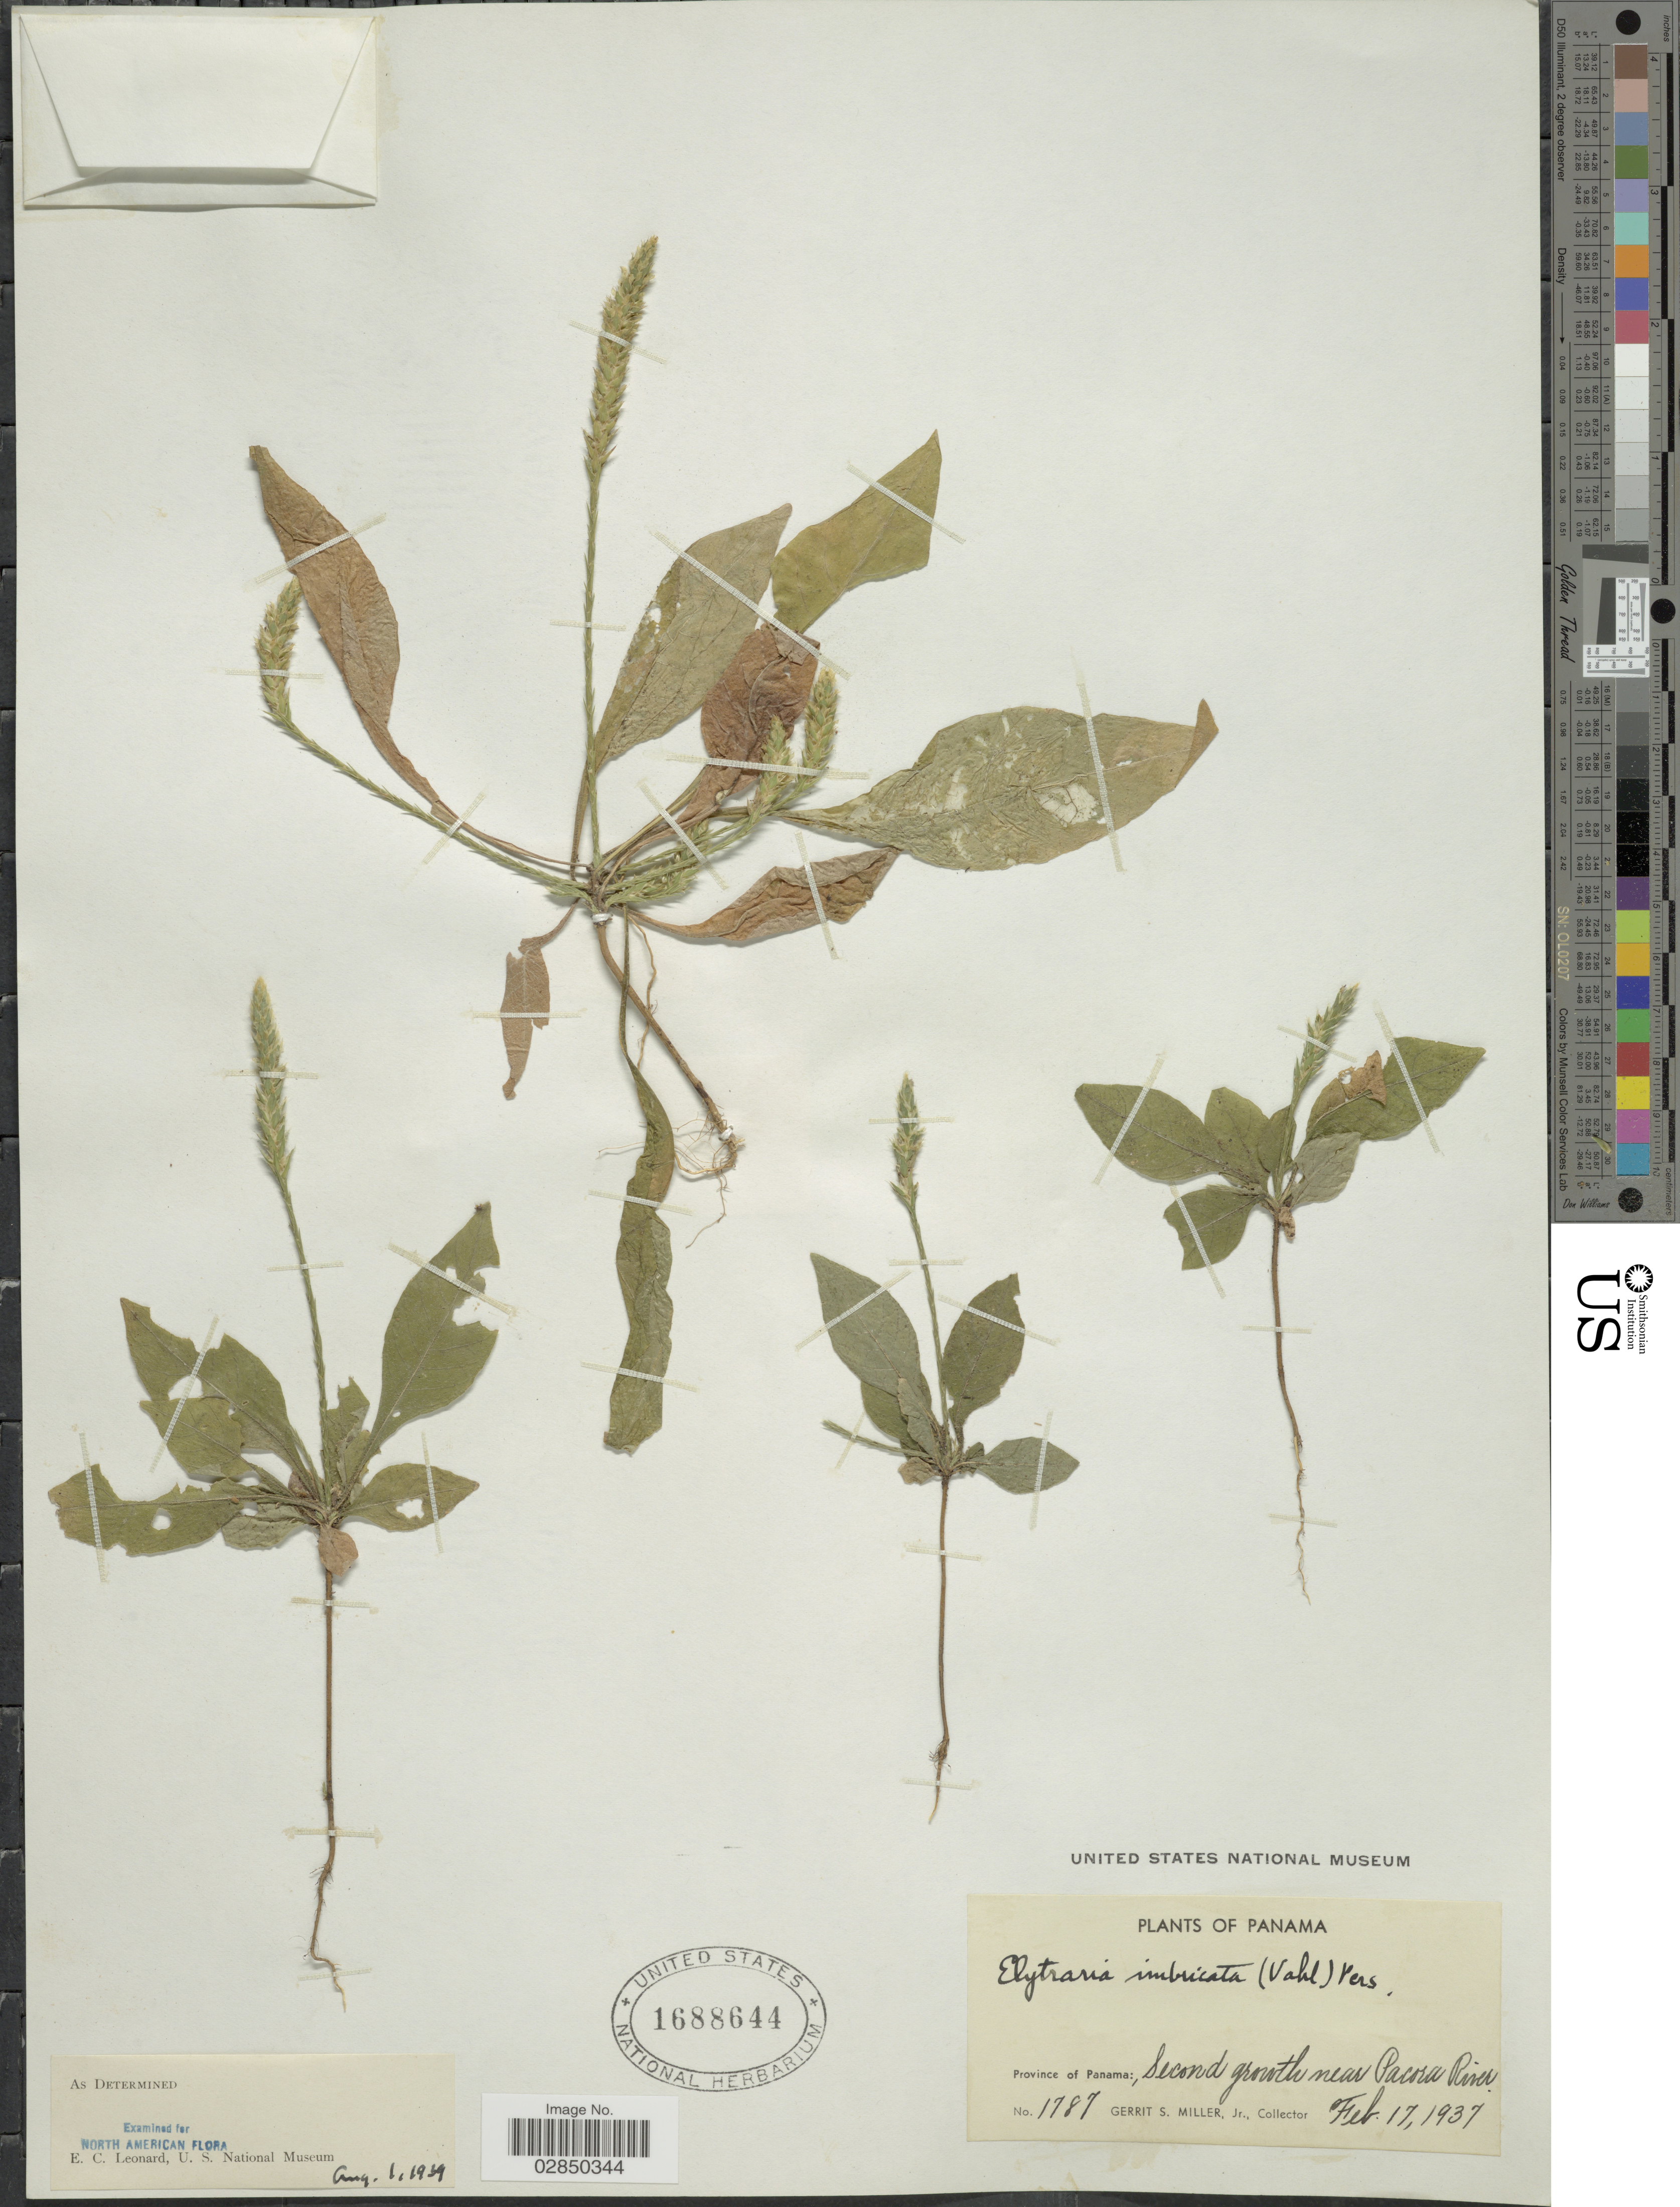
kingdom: Plantae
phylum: Tracheophyta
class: Magnoliopsida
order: Lamiales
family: Acanthaceae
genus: Elytraria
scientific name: Elytraria imbricata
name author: (Vahl) Pers.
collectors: G. S. Miller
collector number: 1787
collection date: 1937-02-17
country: Panama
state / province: Panamá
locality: Near Pacora River.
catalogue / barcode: US 1688644